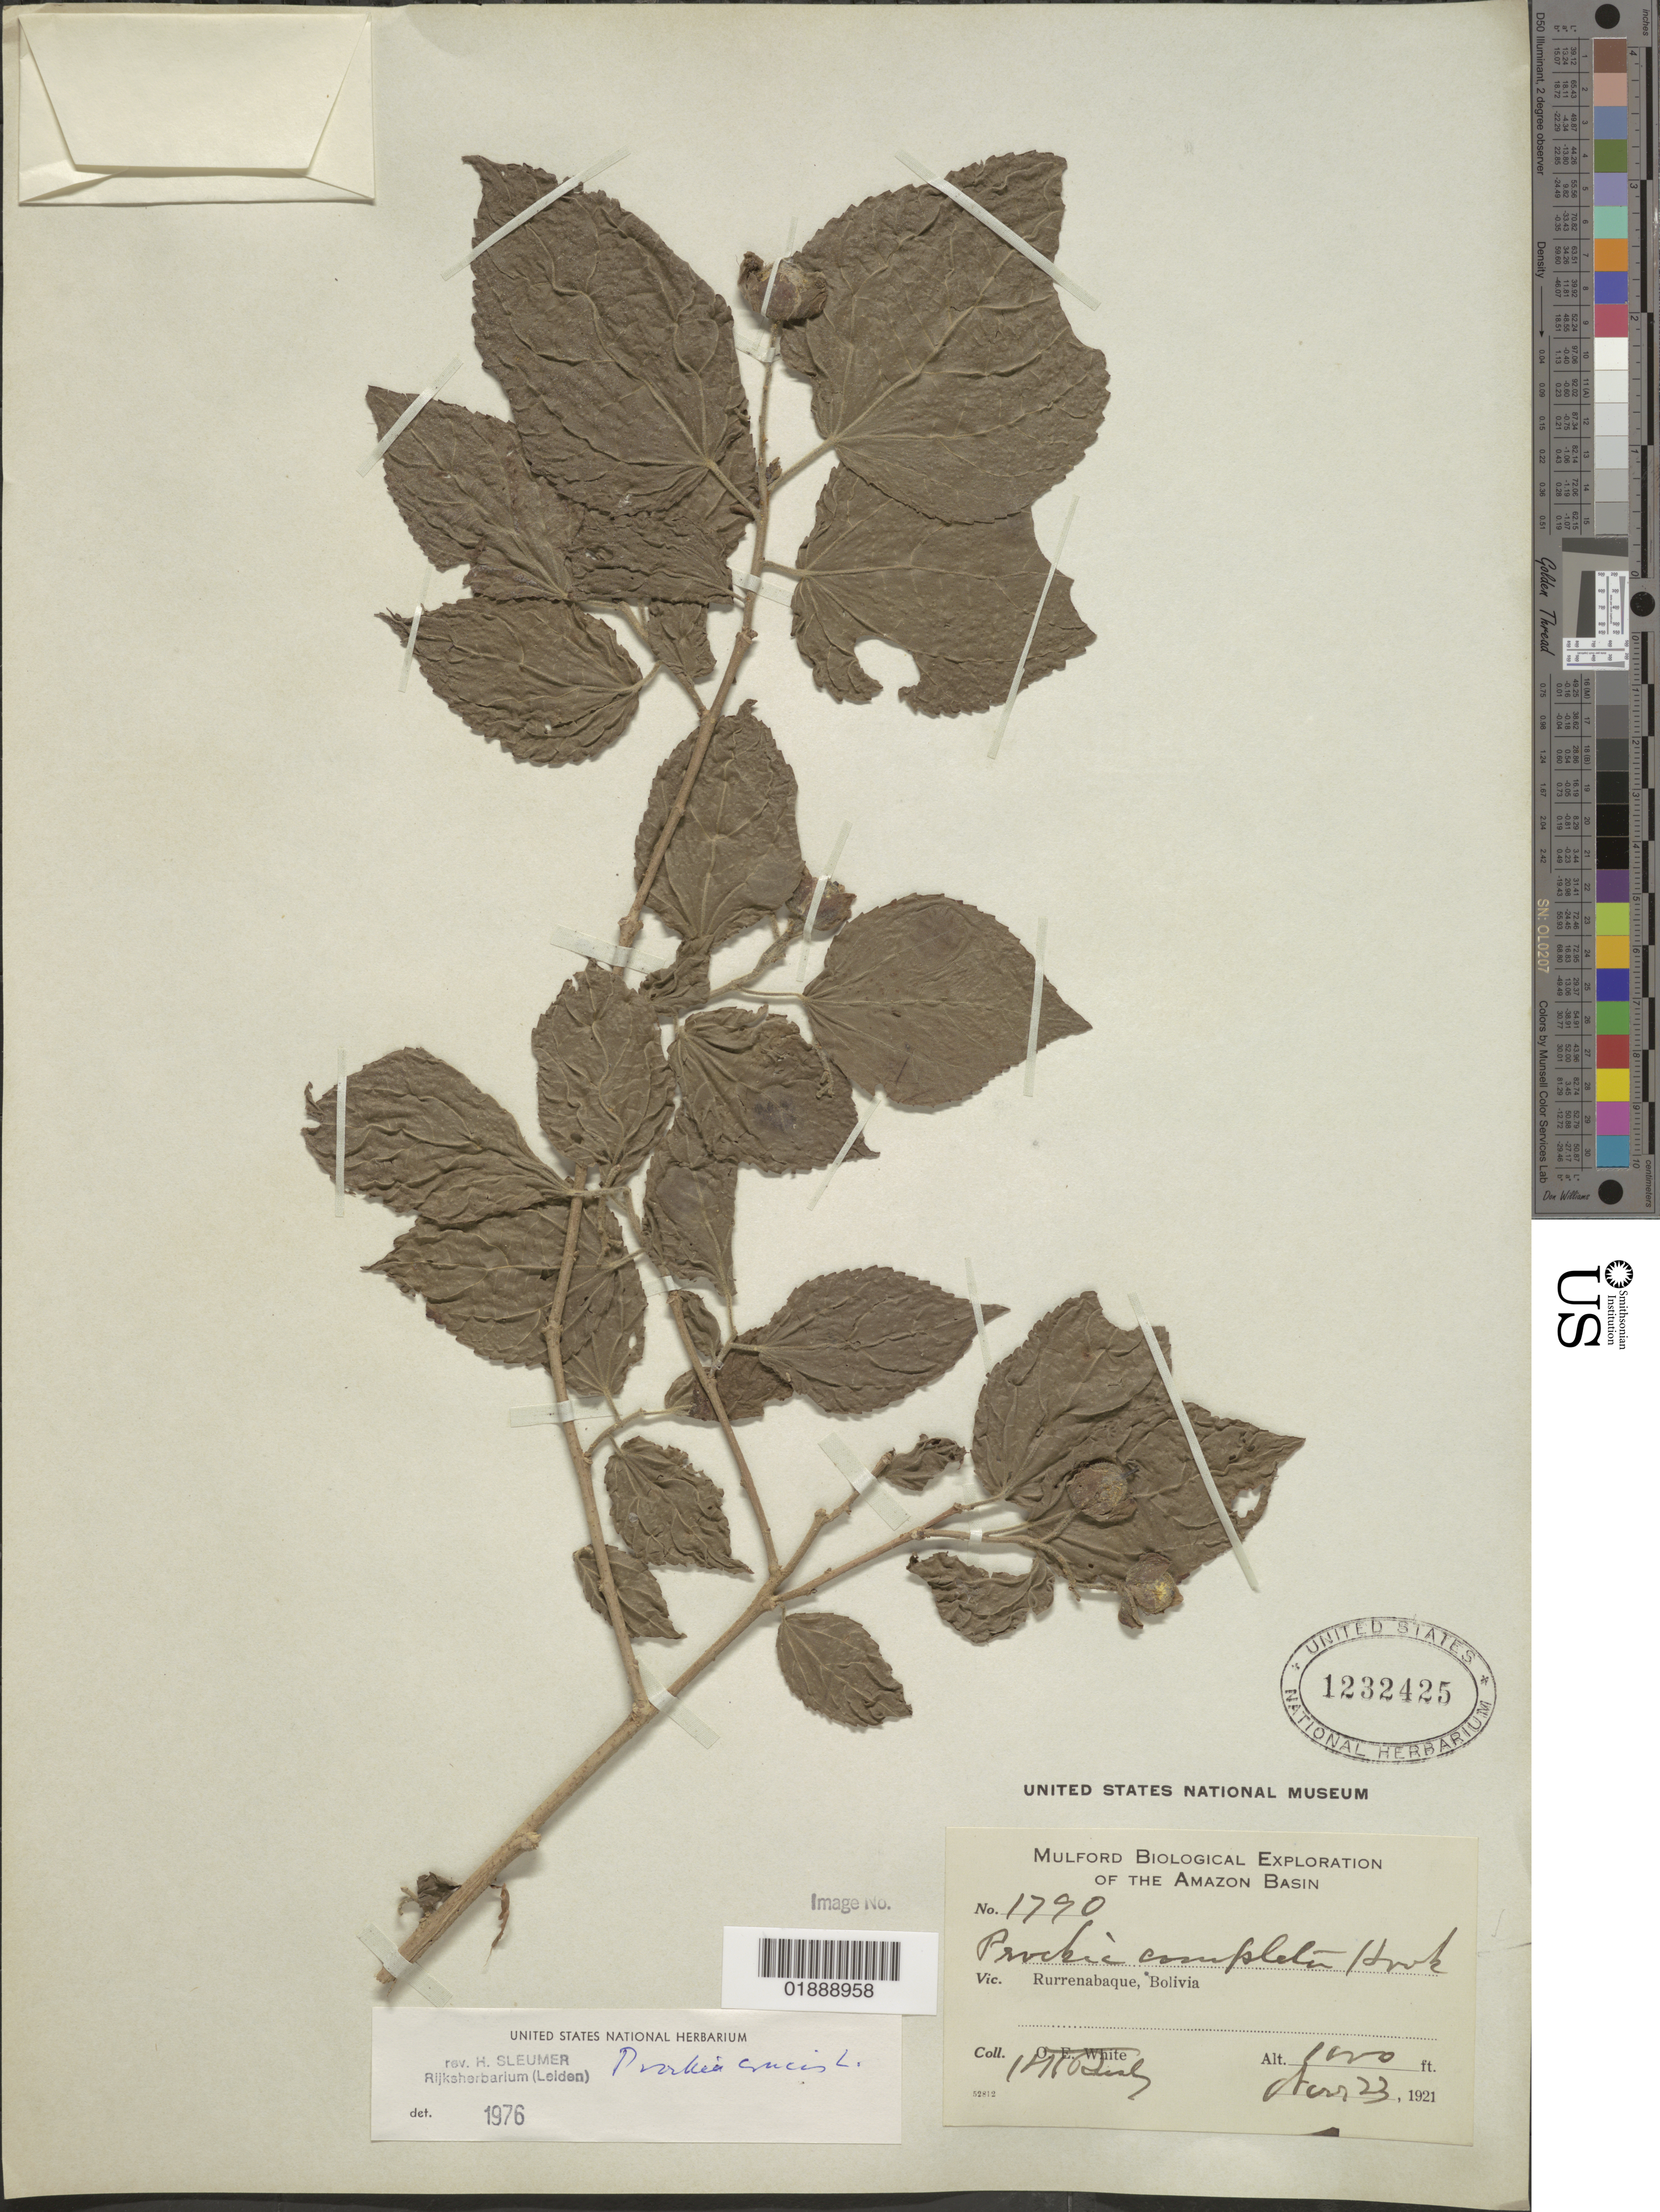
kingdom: Plantae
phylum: Tracheophyta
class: Magnoliopsida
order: Malpighiales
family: Salicaceae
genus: Prockia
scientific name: Prockia crucis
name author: P. Browne ex L.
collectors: H. H. Rusby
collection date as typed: Nov. 23, 1921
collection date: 1921-11-23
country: Bolivia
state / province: Beni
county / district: José Ballivián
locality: Rurrenabaque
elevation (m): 305